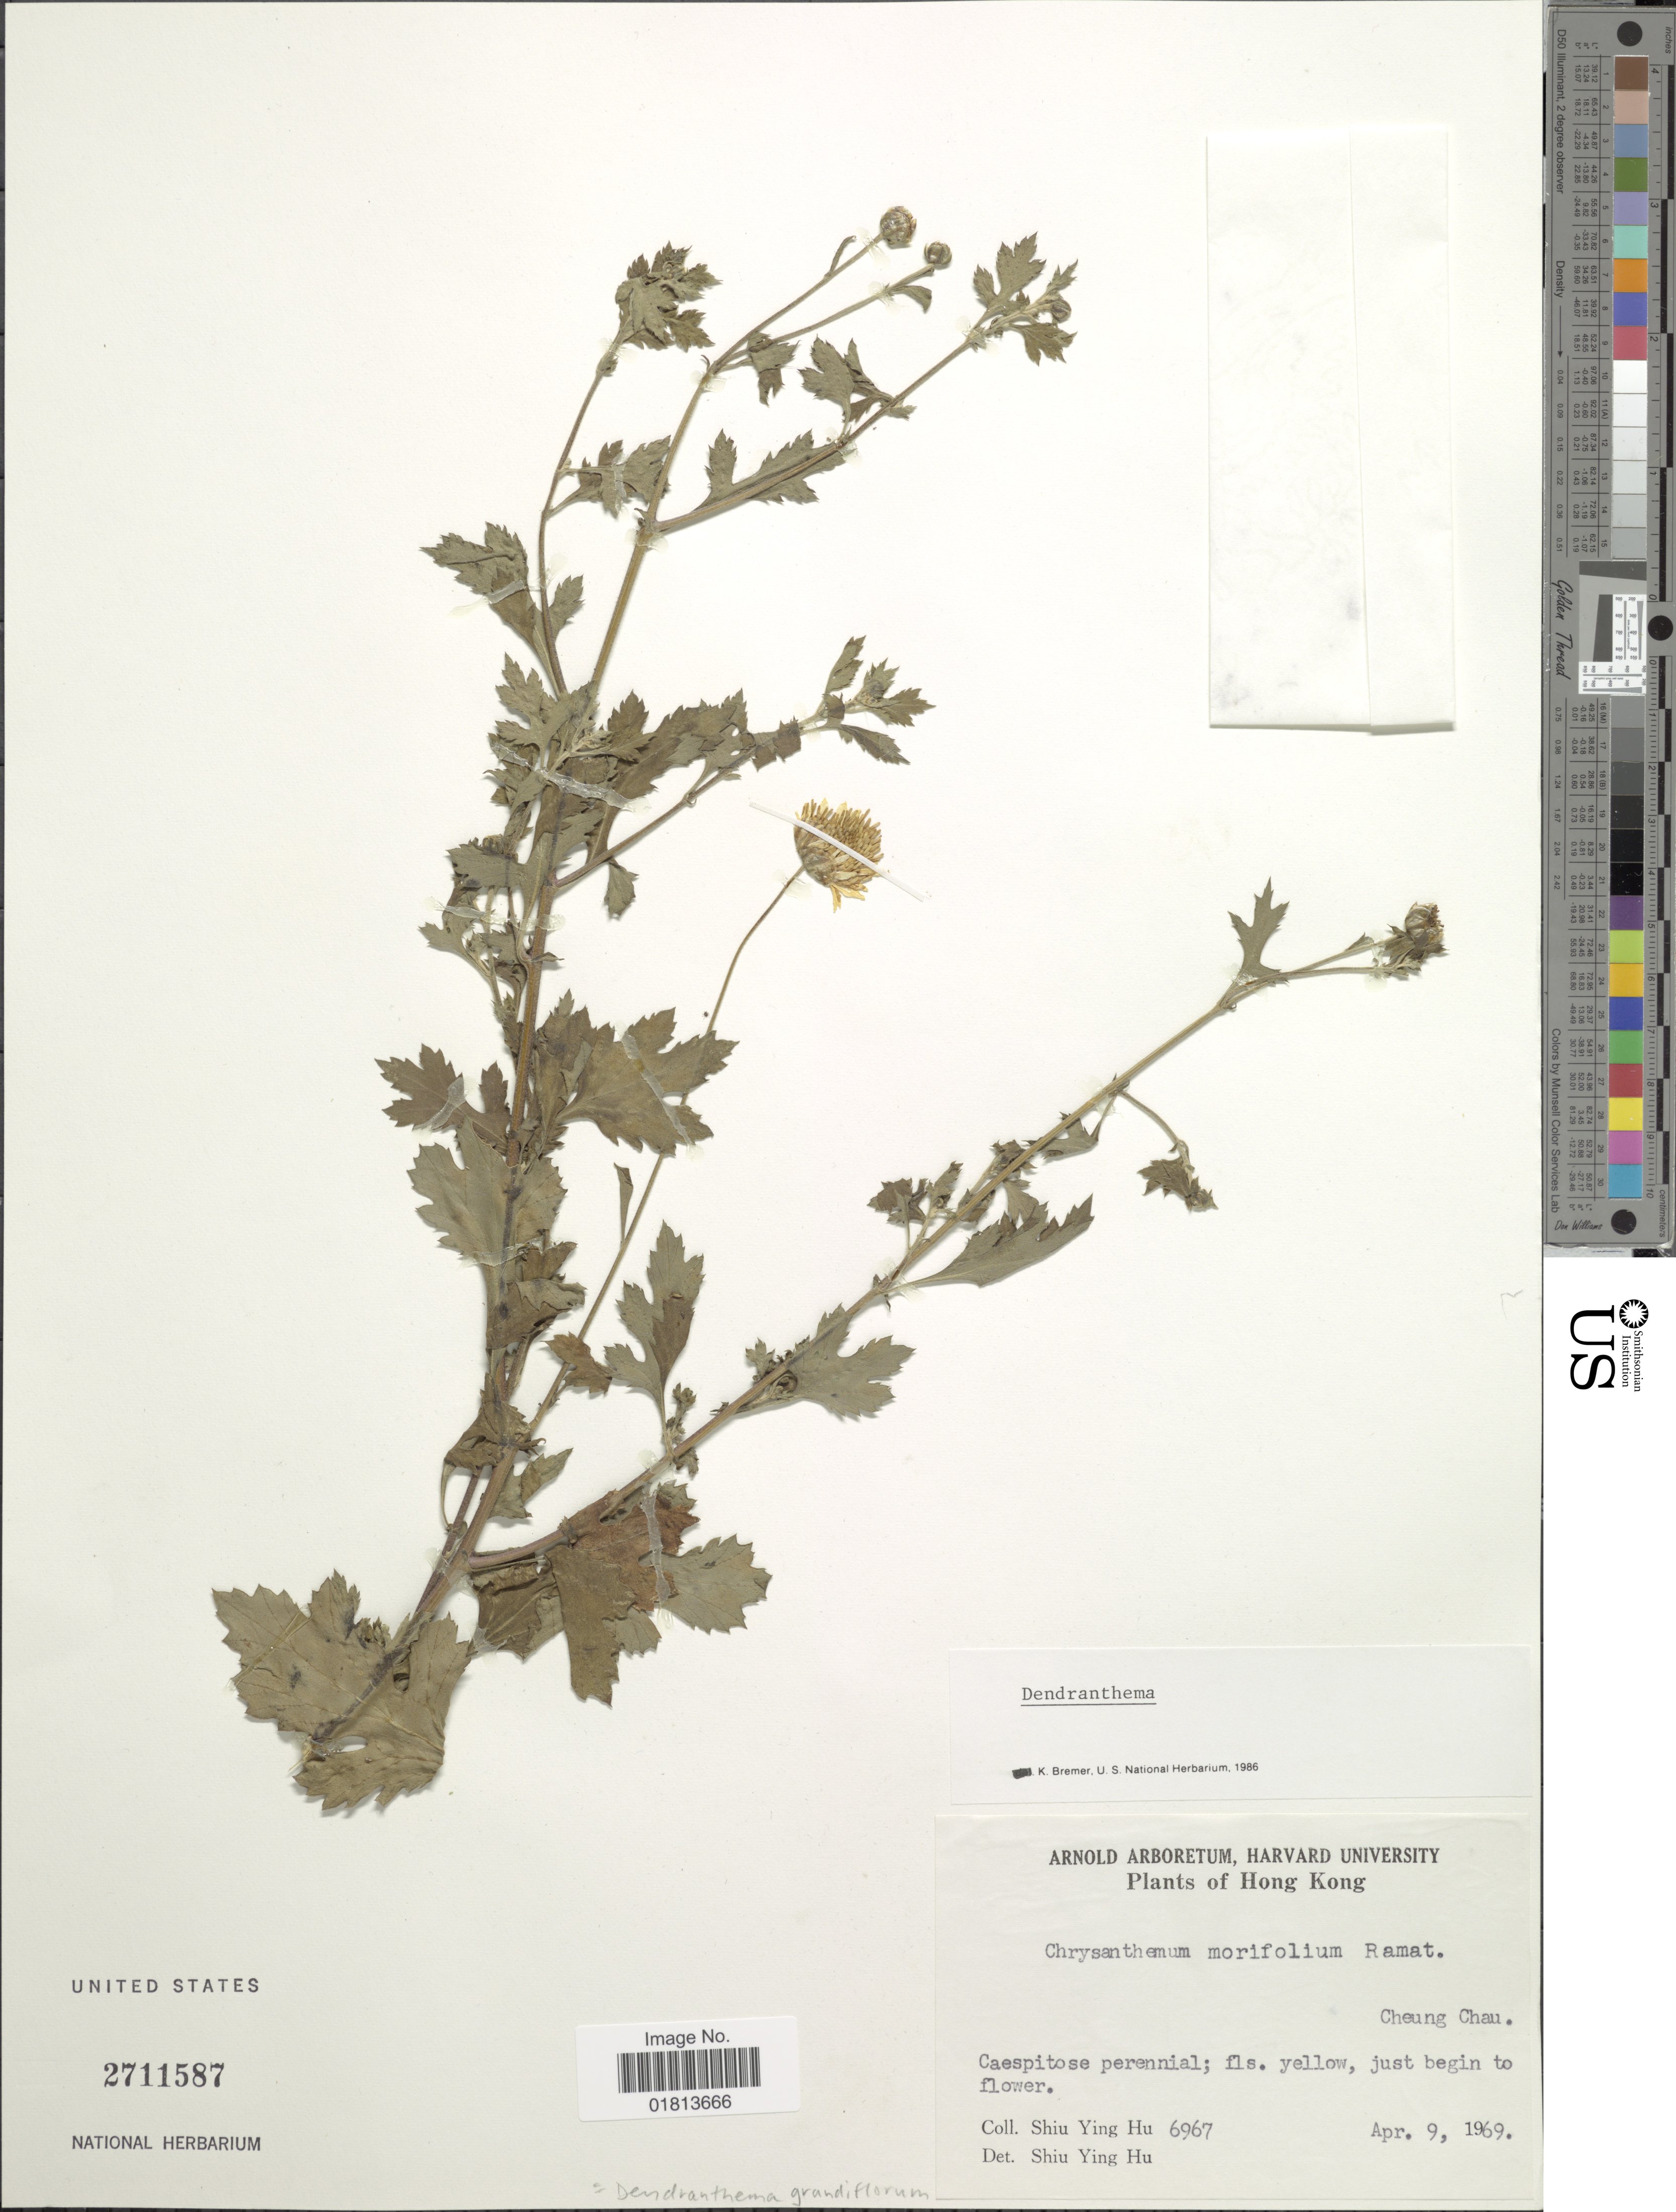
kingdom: Plantae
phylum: Tracheophyta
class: Magnoliopsida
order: Asterales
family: Asteraceae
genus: Dendranthema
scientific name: Dendranthema grandiflorum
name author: (Ramat.) Kitam.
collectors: S. Y. Hu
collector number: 6967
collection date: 1969-04-09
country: China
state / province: Hong Kong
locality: Cheung Chau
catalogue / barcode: US 2711587